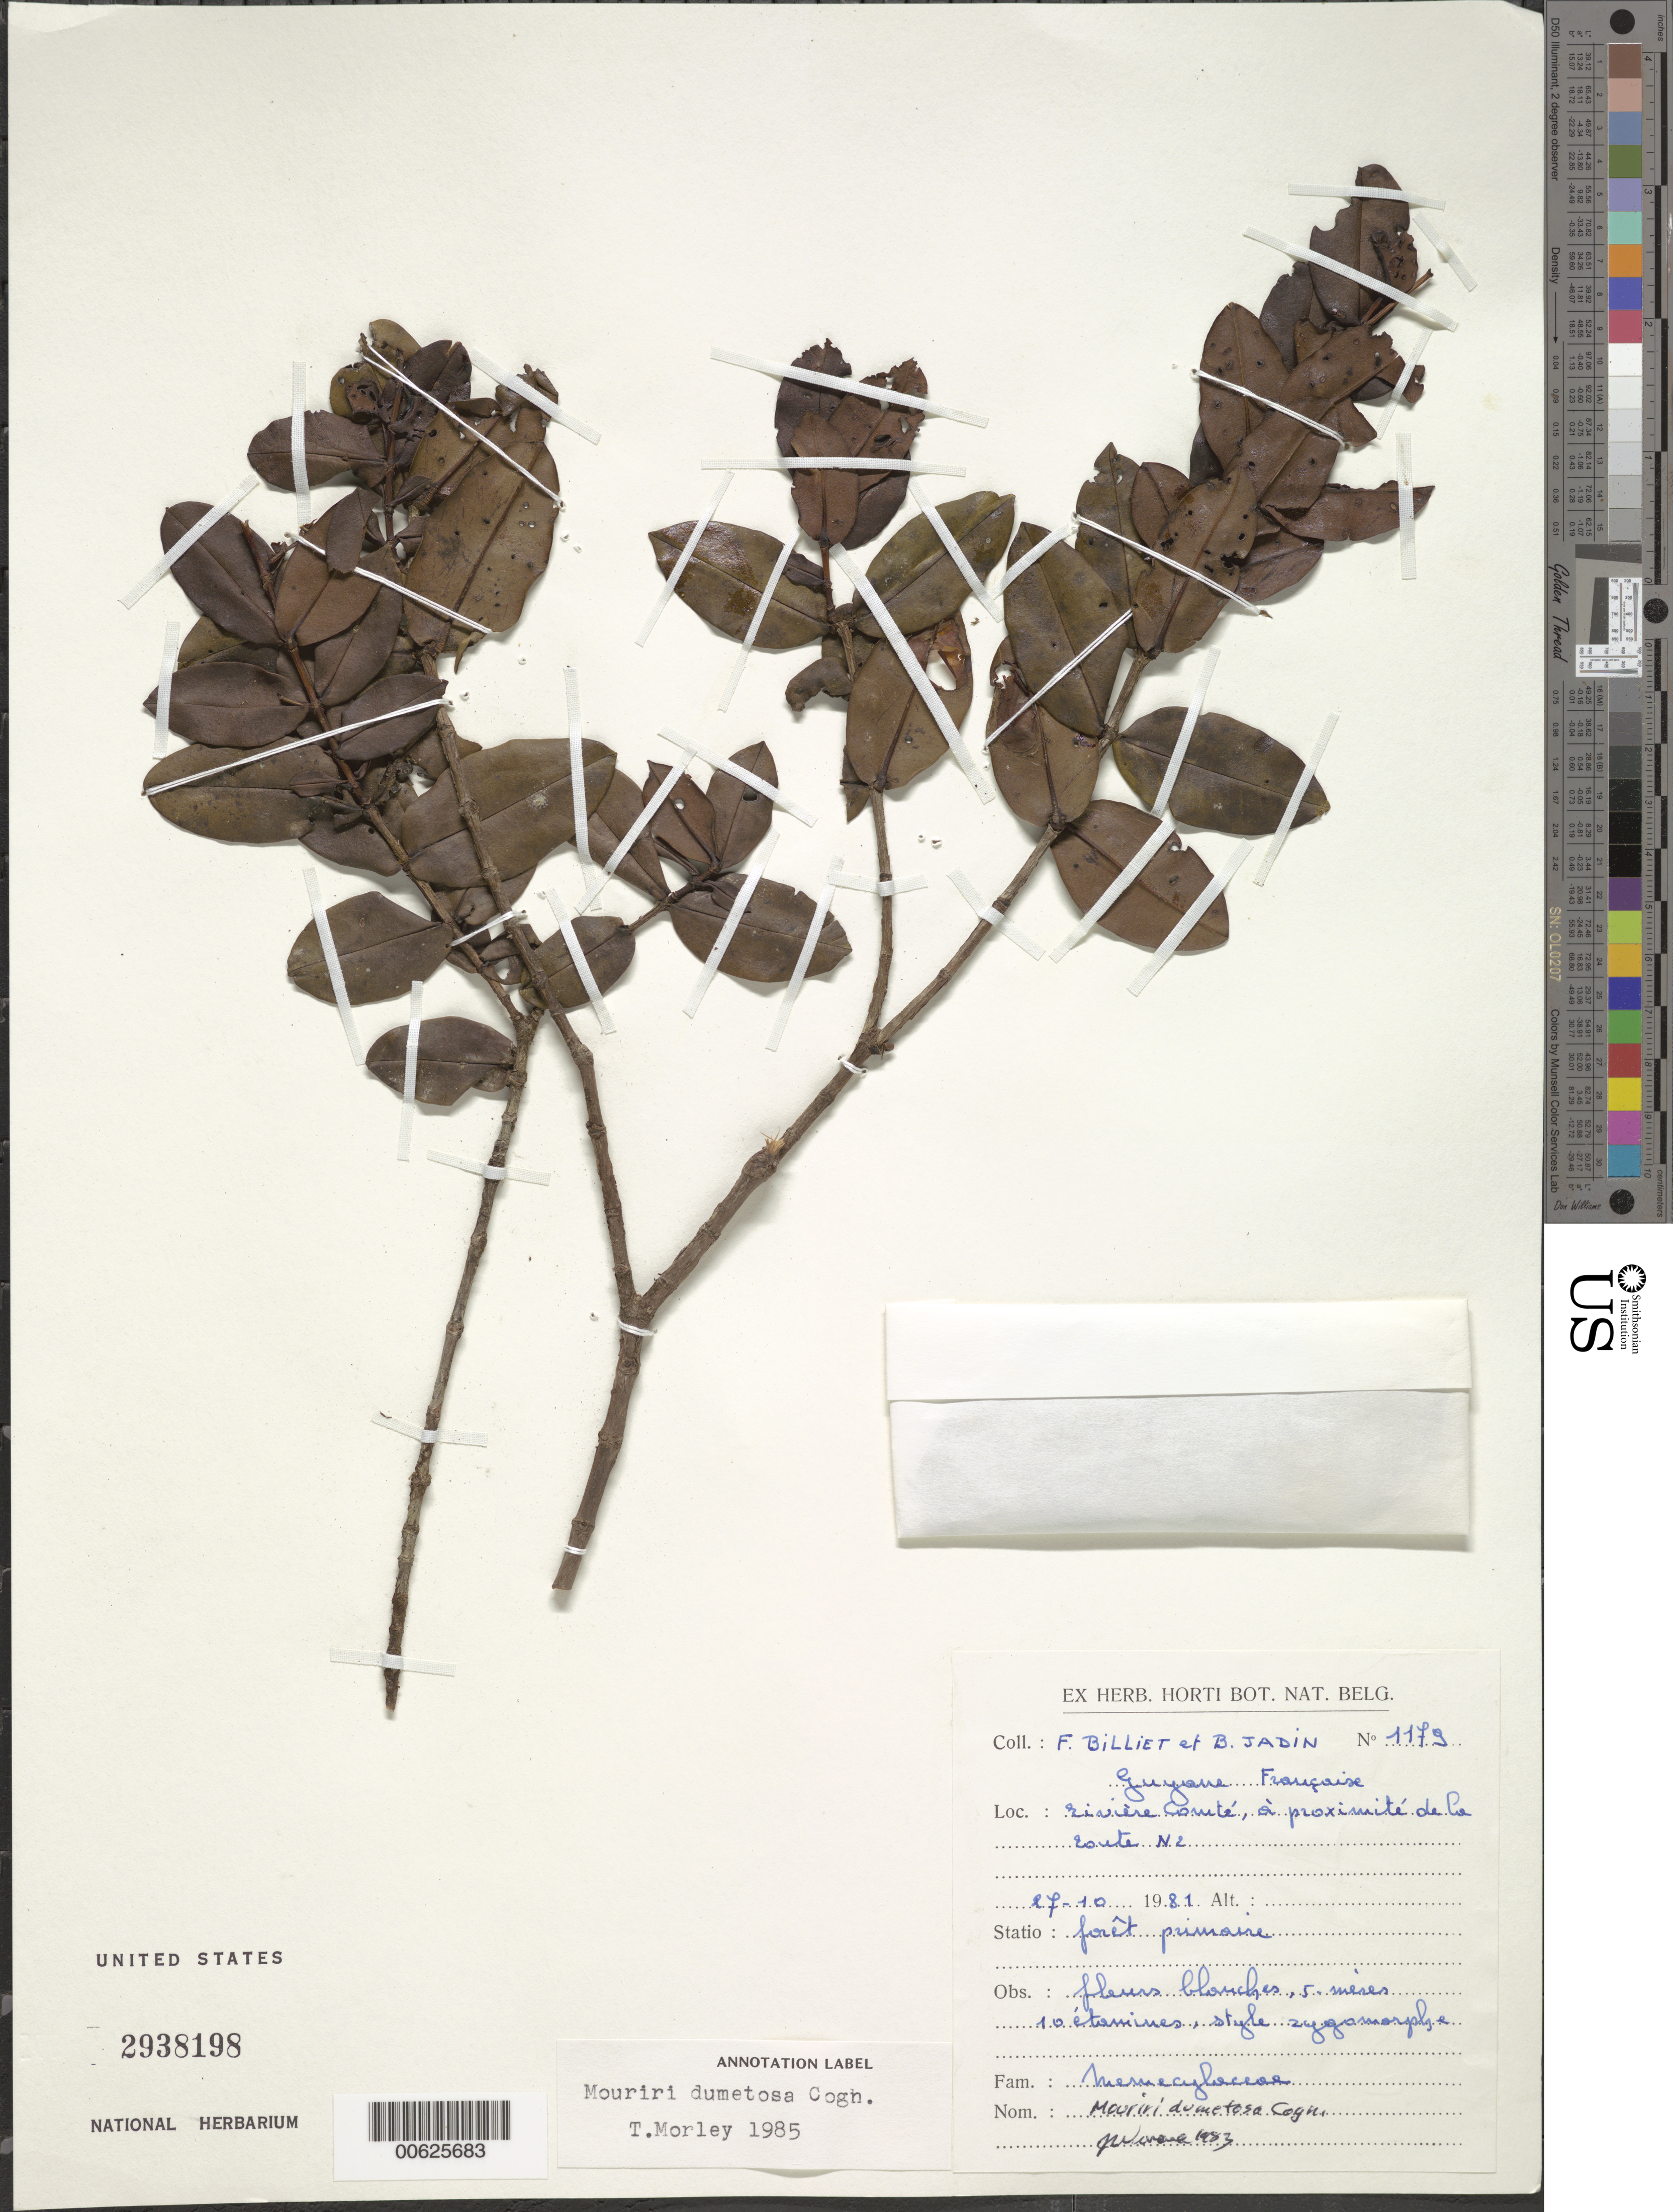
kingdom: Plantae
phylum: Tracheophyta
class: Magnoliopsida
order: Myrtales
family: Melastomataceae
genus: Mouriri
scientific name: Mouriri dumetosa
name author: Cogn.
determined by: Morley, T.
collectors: F. Billiet & B. Jadin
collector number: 1179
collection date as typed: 27-Oct-81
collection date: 1981-10-27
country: French Guiana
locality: Comté R., near Route N2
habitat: Foret primaire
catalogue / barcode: US 2938198